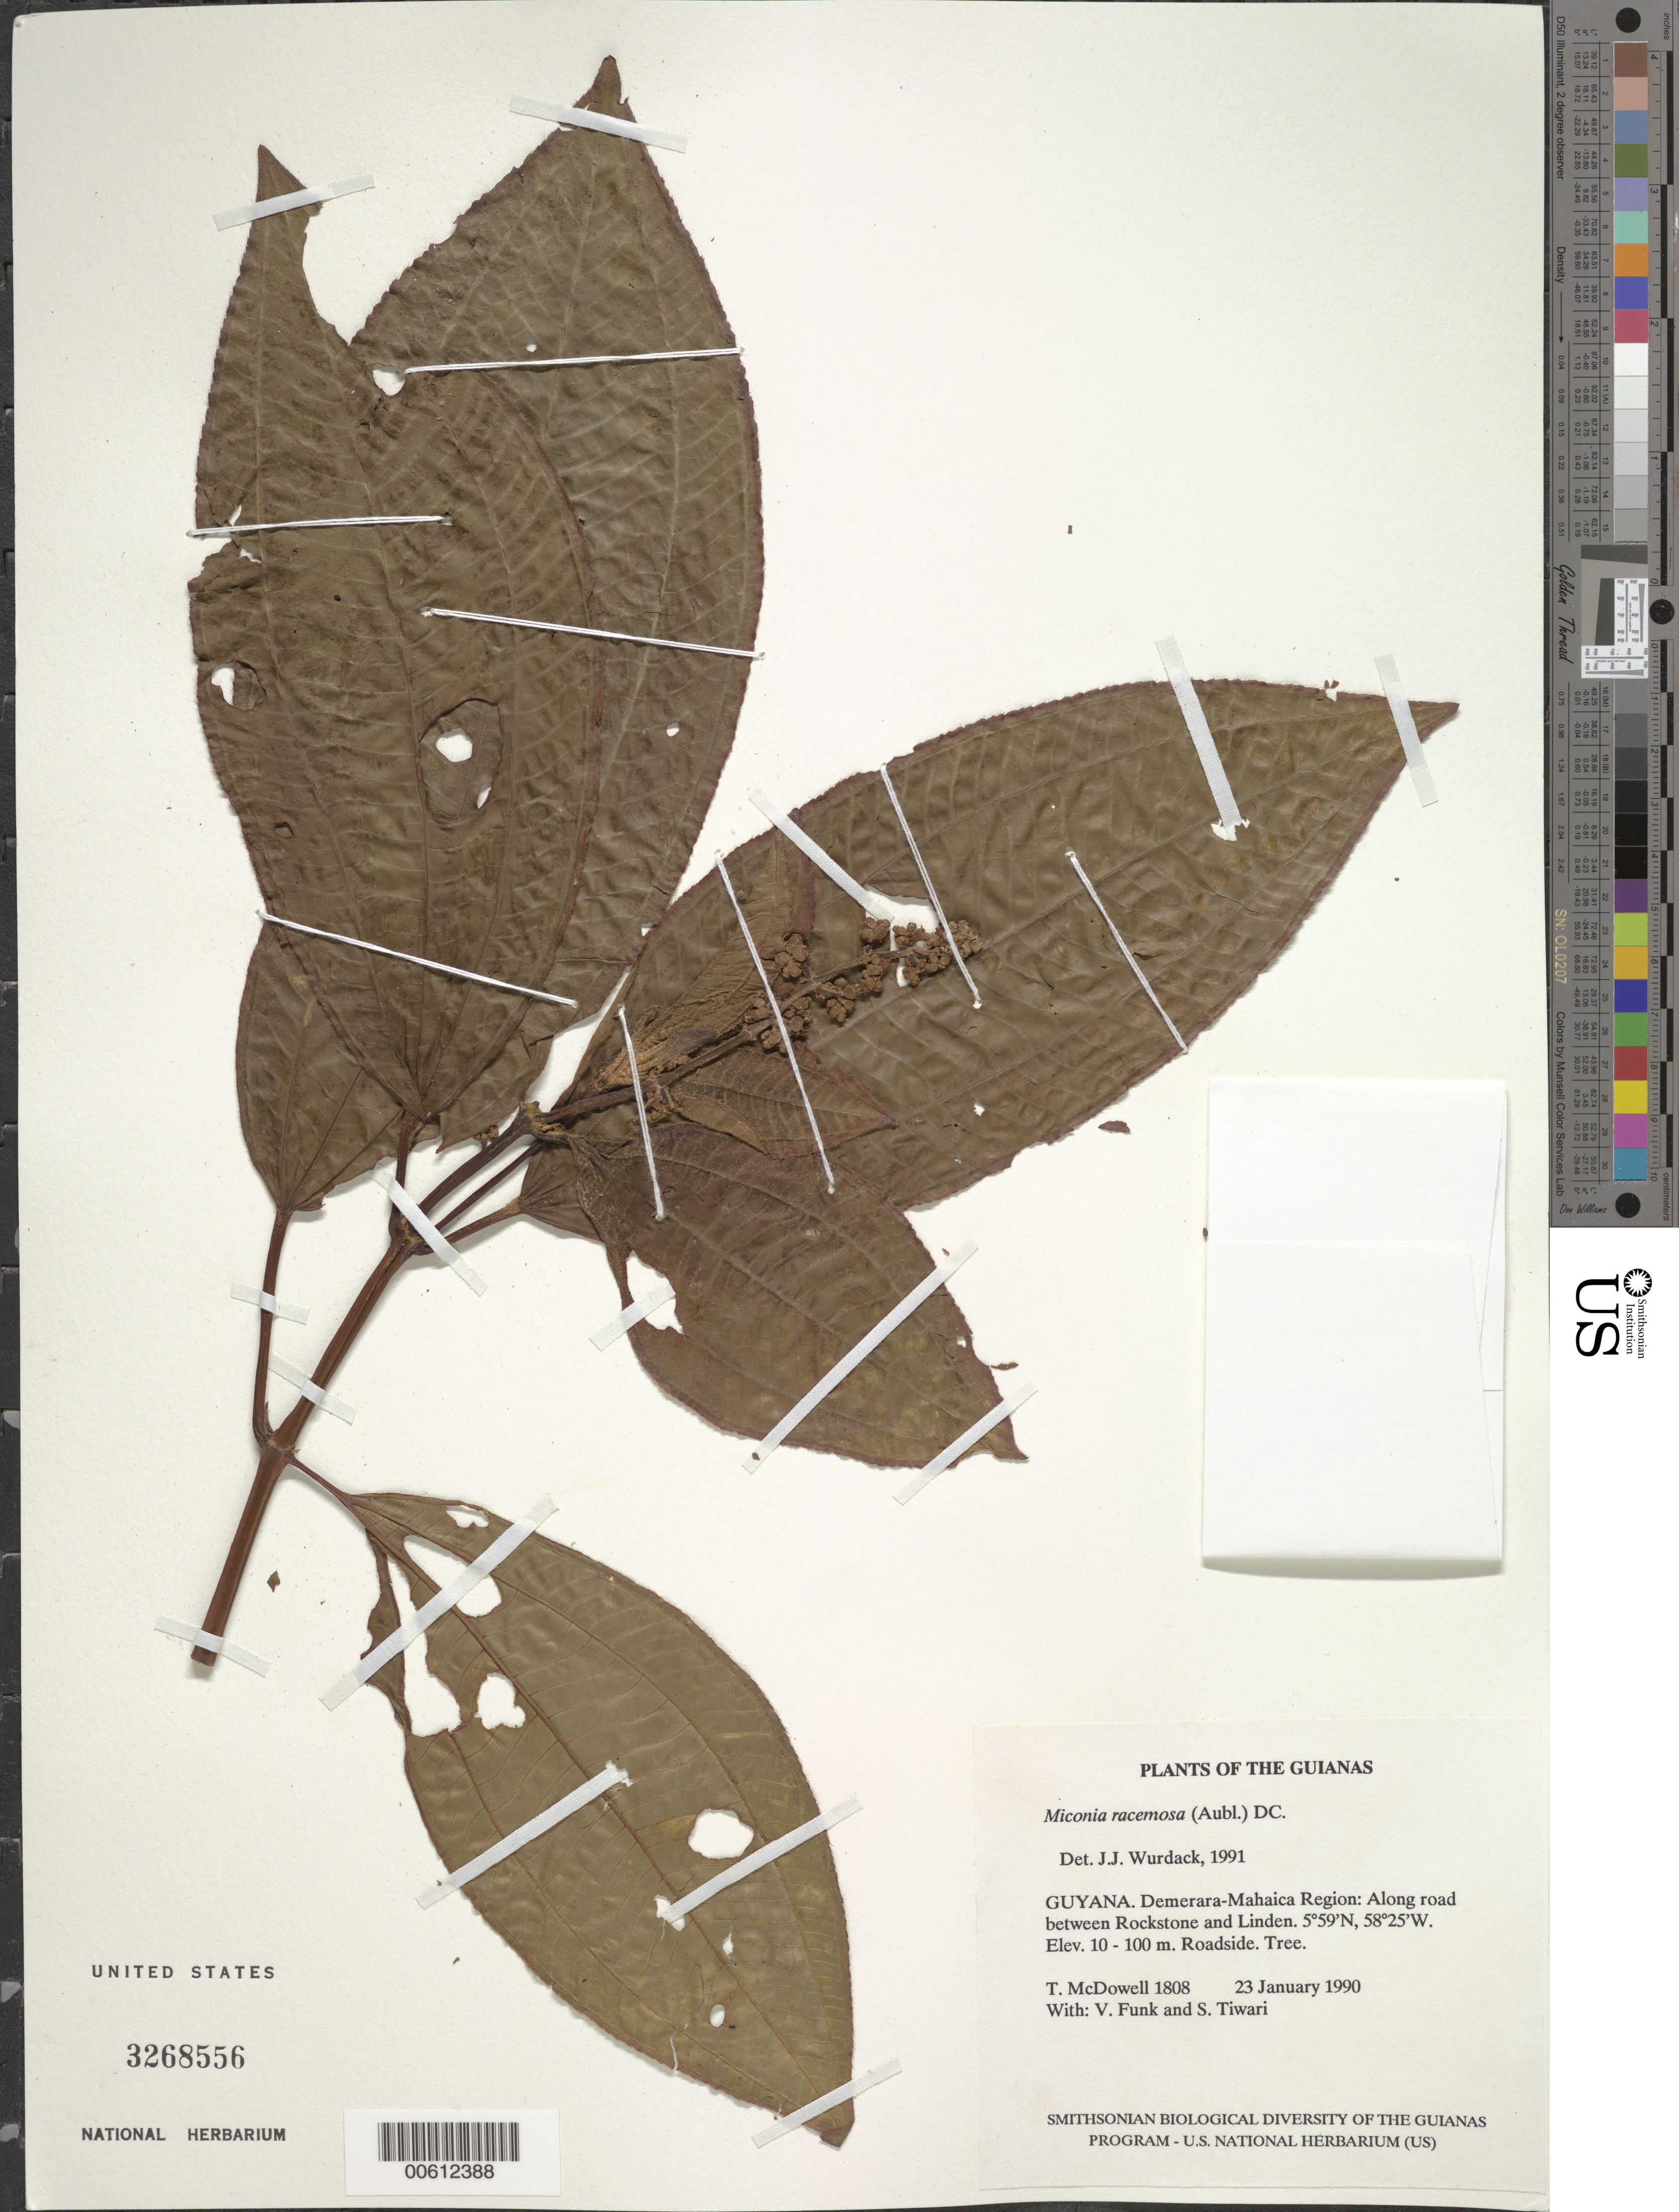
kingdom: Plantae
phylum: Tracheophyta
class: Magnoliopsida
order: Myrtales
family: Melastomataceae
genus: Miconia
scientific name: Miconia racemosa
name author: (Aubl.) DC.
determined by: Wurdack, John J., (US), US (UNITED STATES)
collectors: T. McDowell, V. Funk & S. Tiwari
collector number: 1808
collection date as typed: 23 January 1990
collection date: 1990-01-23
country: Guyana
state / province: Demerara-Mahaica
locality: Along road between Rockstone and Linden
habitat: Roadside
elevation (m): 10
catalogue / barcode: US 3268556